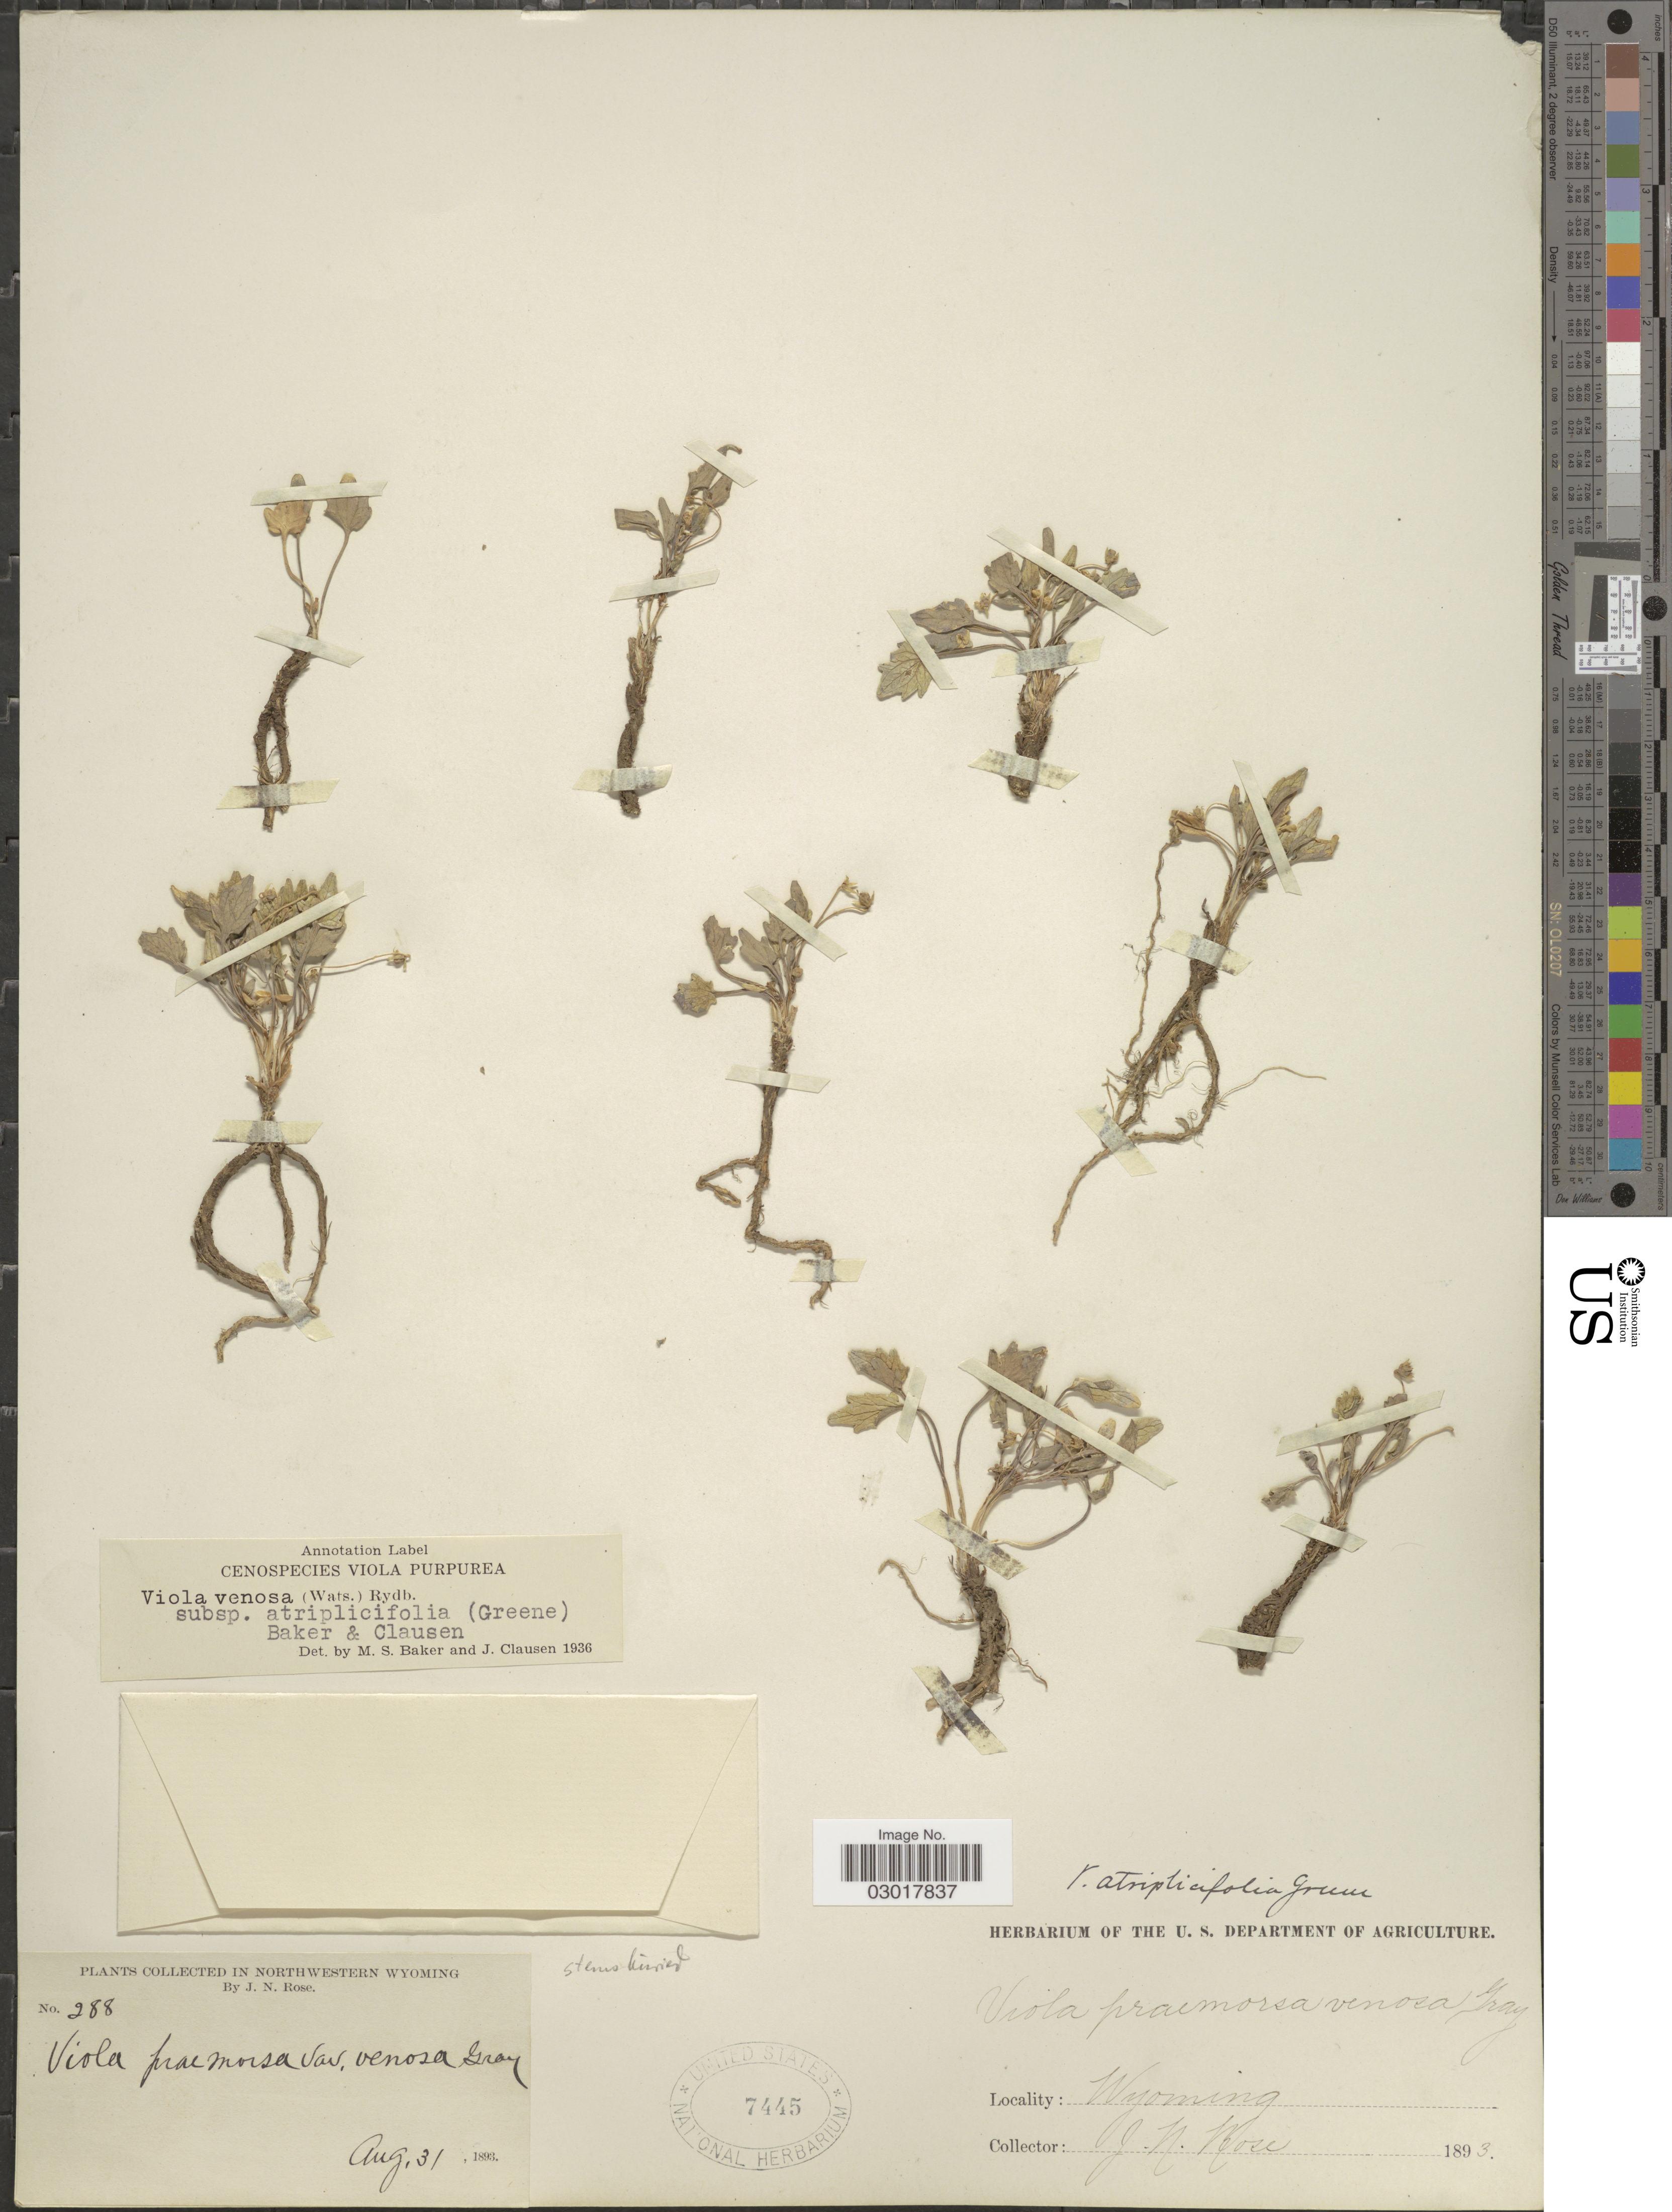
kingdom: Plantae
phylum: Tracheophyta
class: Magnoliopsida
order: Malpighiales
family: Violaceae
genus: Viola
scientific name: Viola venosa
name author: (S. Watson) Rydb.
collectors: J. N. Rose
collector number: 288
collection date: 1893-08-31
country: United States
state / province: Wyoming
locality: Northwestern Wyoming.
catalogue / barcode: US 7445